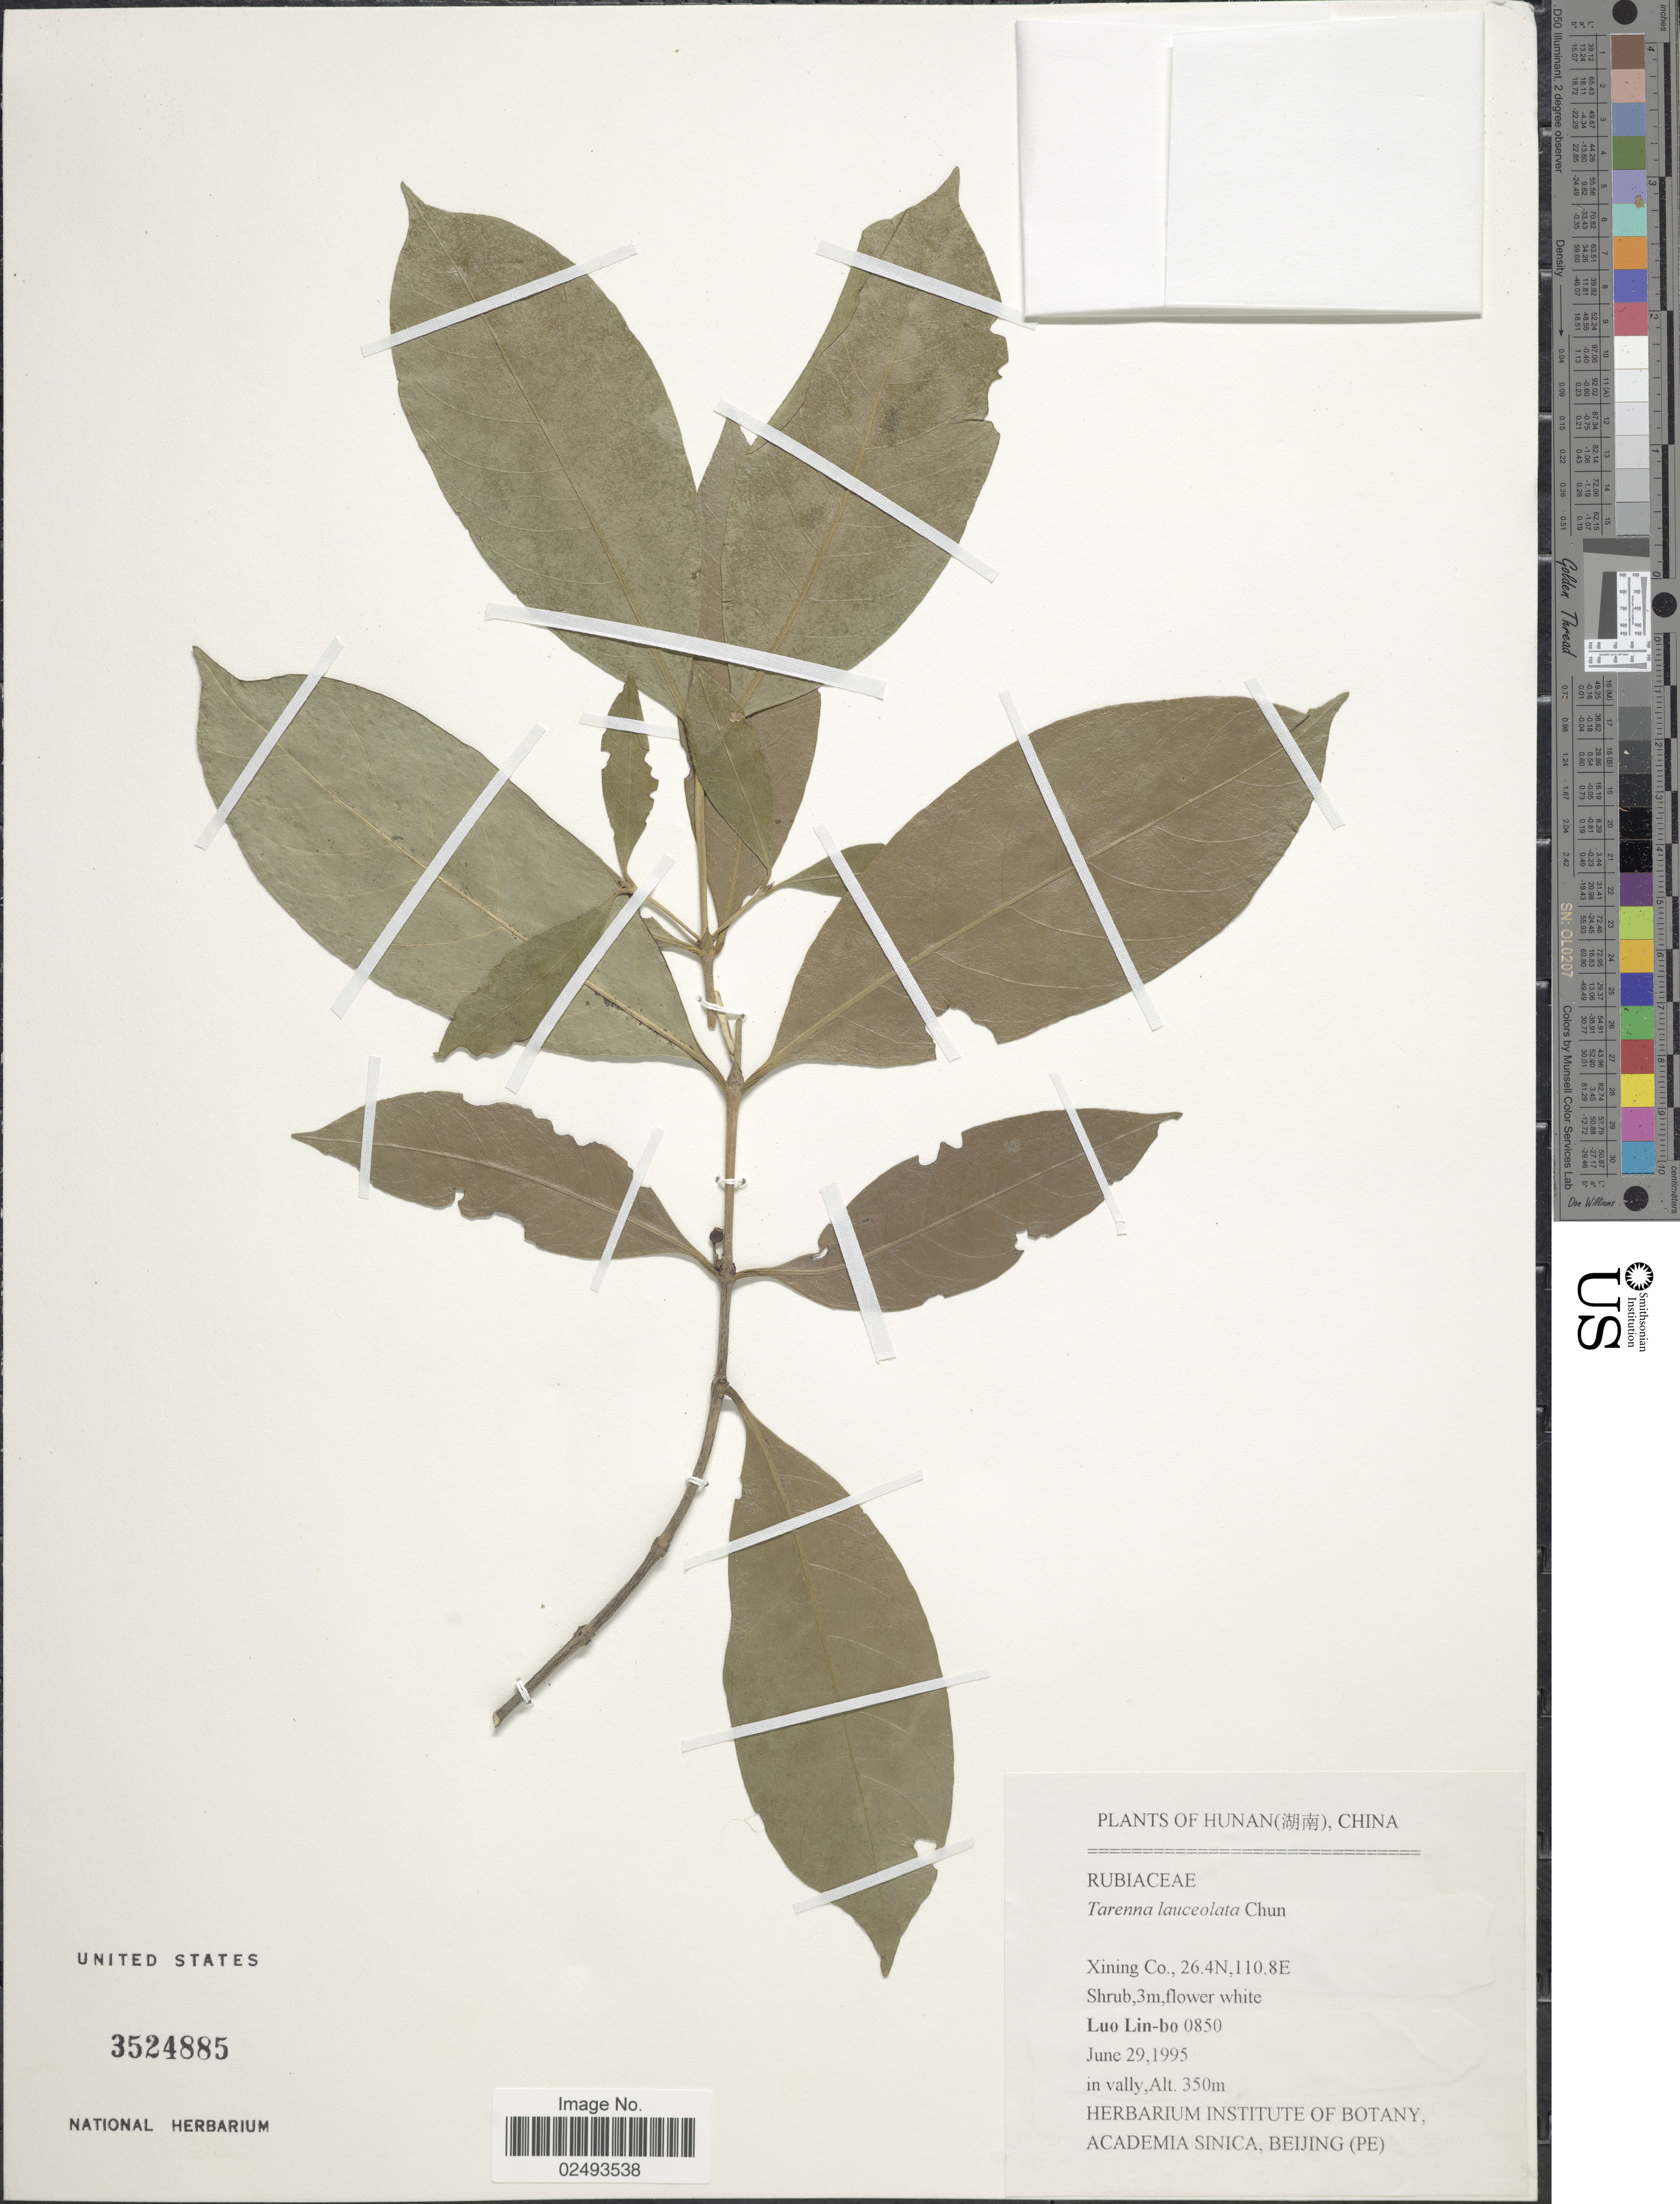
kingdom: Plantae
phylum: Tracheophyta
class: Magnoliopsida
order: Gentianales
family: Rubiaceae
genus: Tarenna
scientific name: Tarenna lanceolata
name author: Chun & F.C. How ex W.C. Chen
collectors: L. Lin-bo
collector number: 0850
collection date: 1995-06-29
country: China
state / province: Hunan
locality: Hunan, Xining Co.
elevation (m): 350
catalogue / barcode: US 3524885